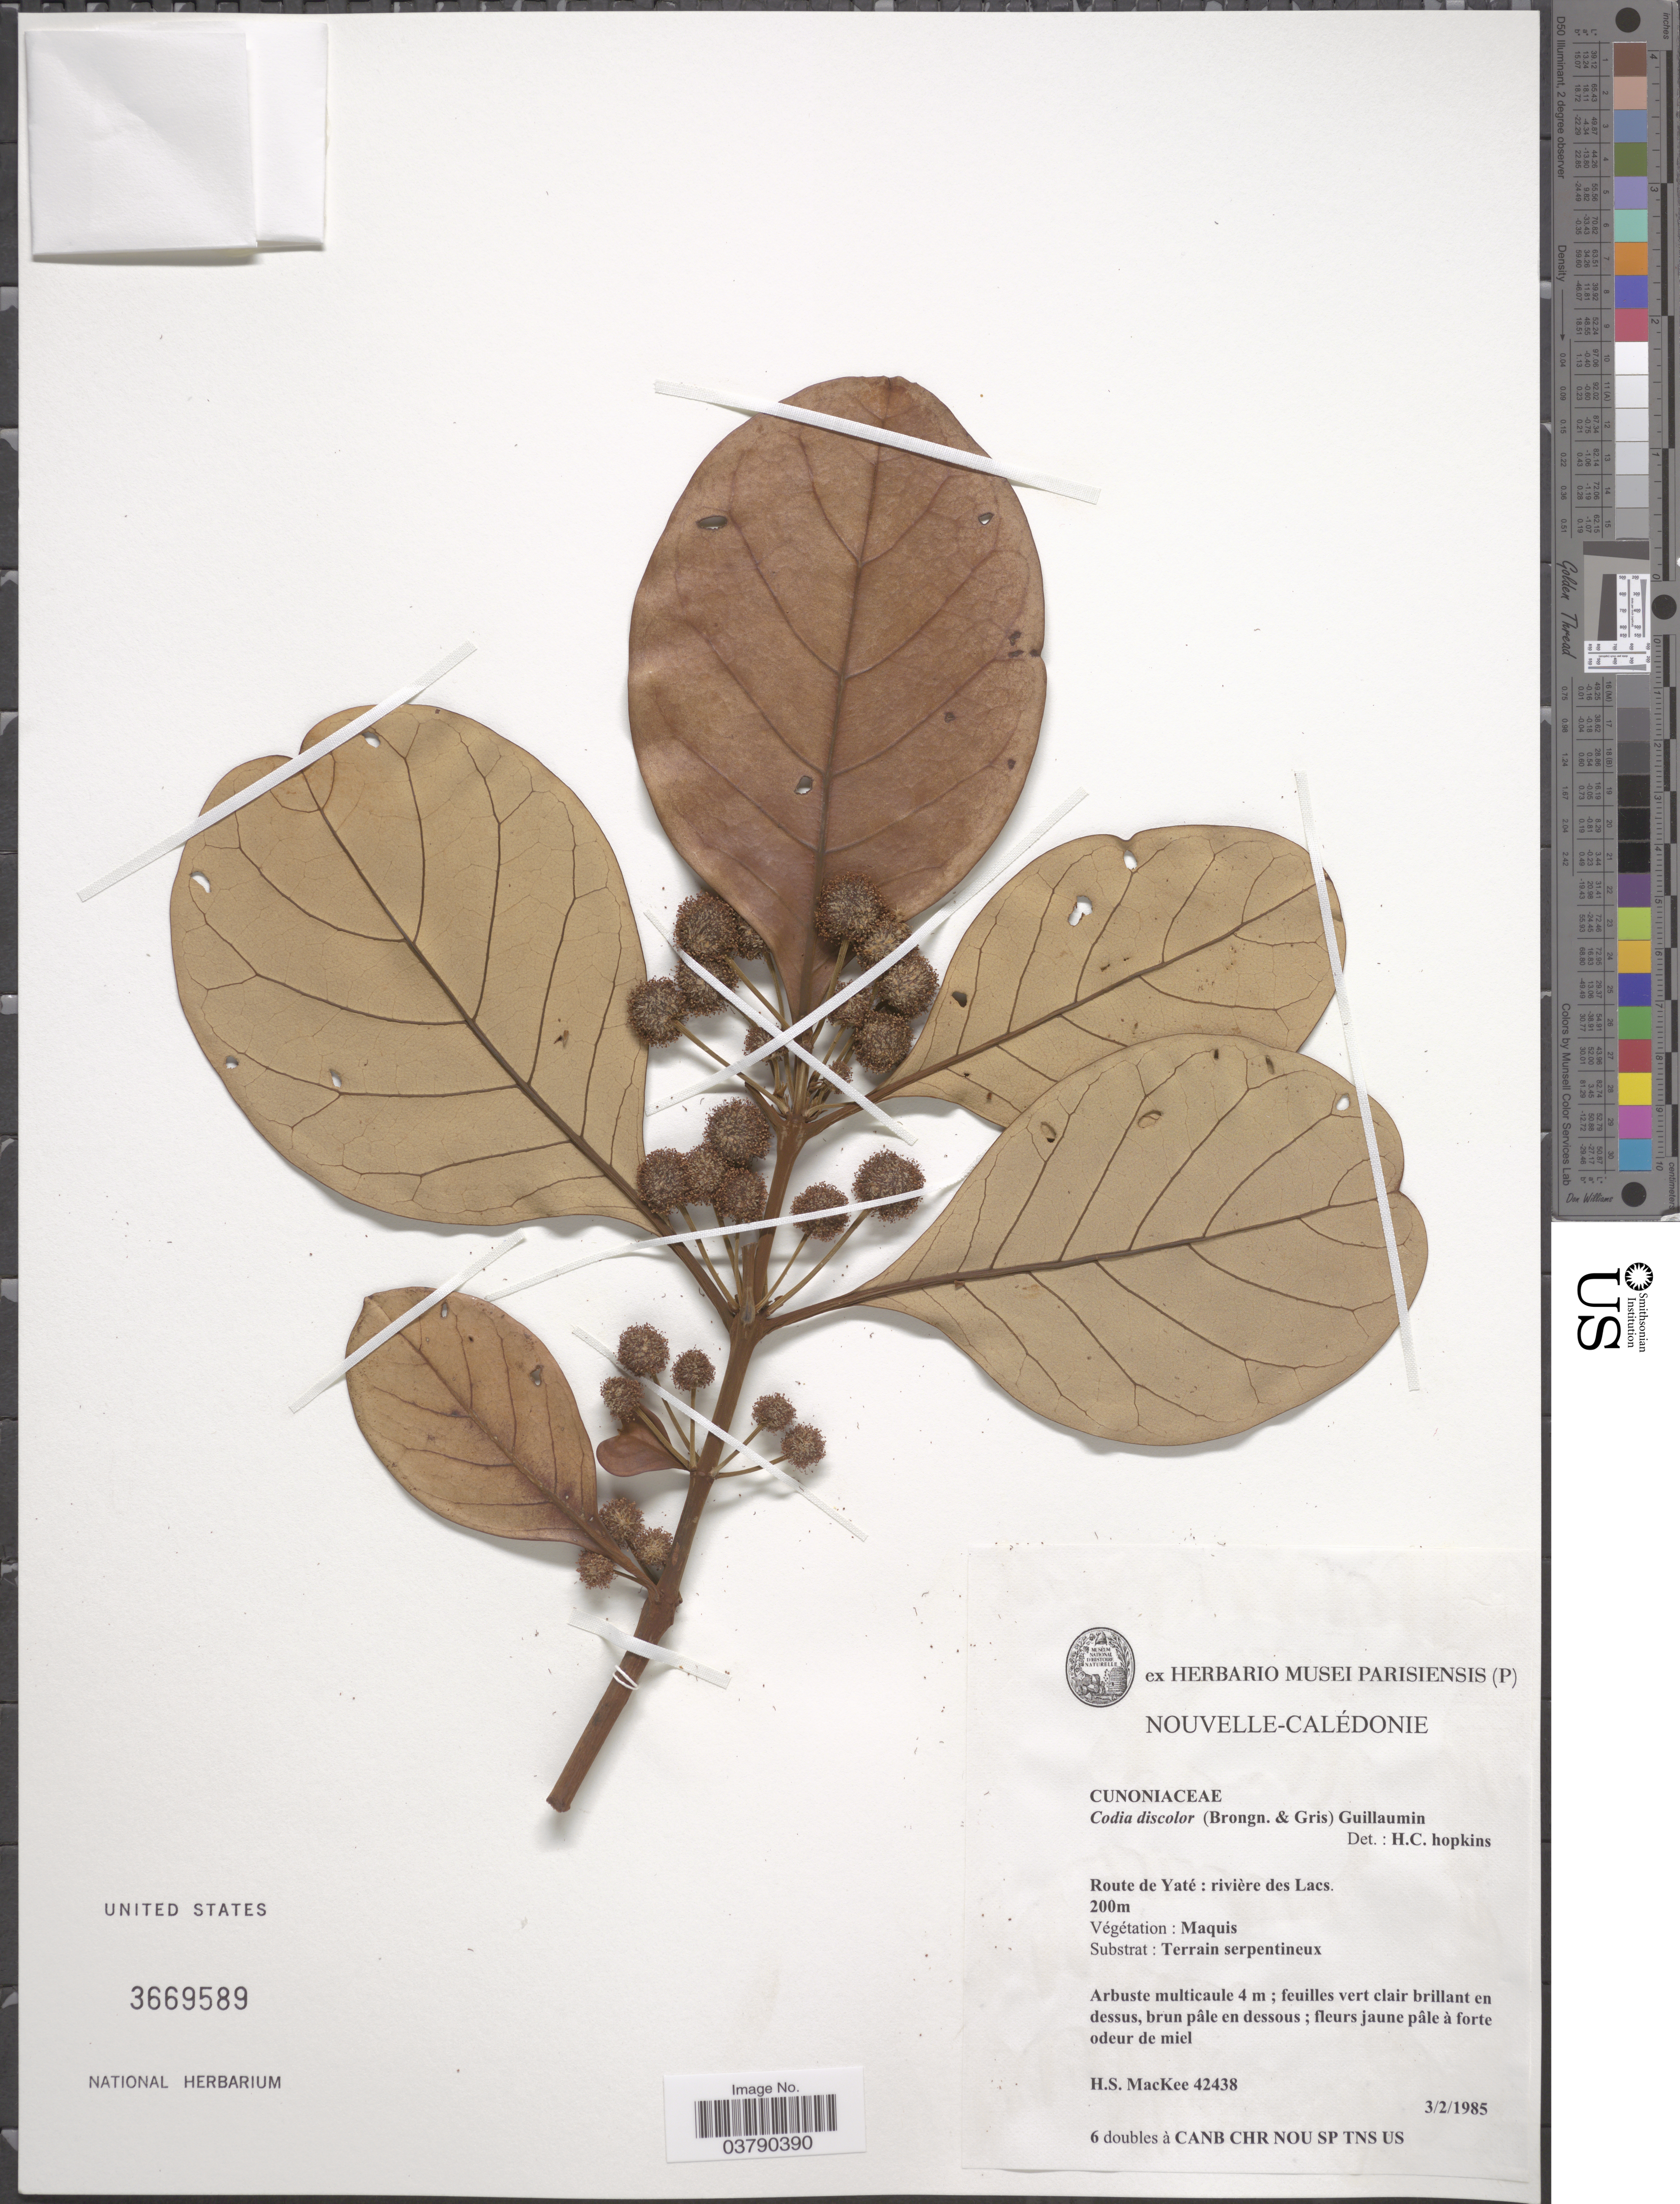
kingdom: Plantae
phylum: Tracheophyta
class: Magnoliopsida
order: Oxalidales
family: Cunoniaceae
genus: Codia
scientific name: Codia discolor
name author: (Brongn. & Gris) Guillaumin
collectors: H. S. MacKee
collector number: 42438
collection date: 1985-02-03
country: New Caledonia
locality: Nouvelle-Calédonie. Route de Yaté: rivière des Lacs.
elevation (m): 200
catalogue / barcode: US 3669589